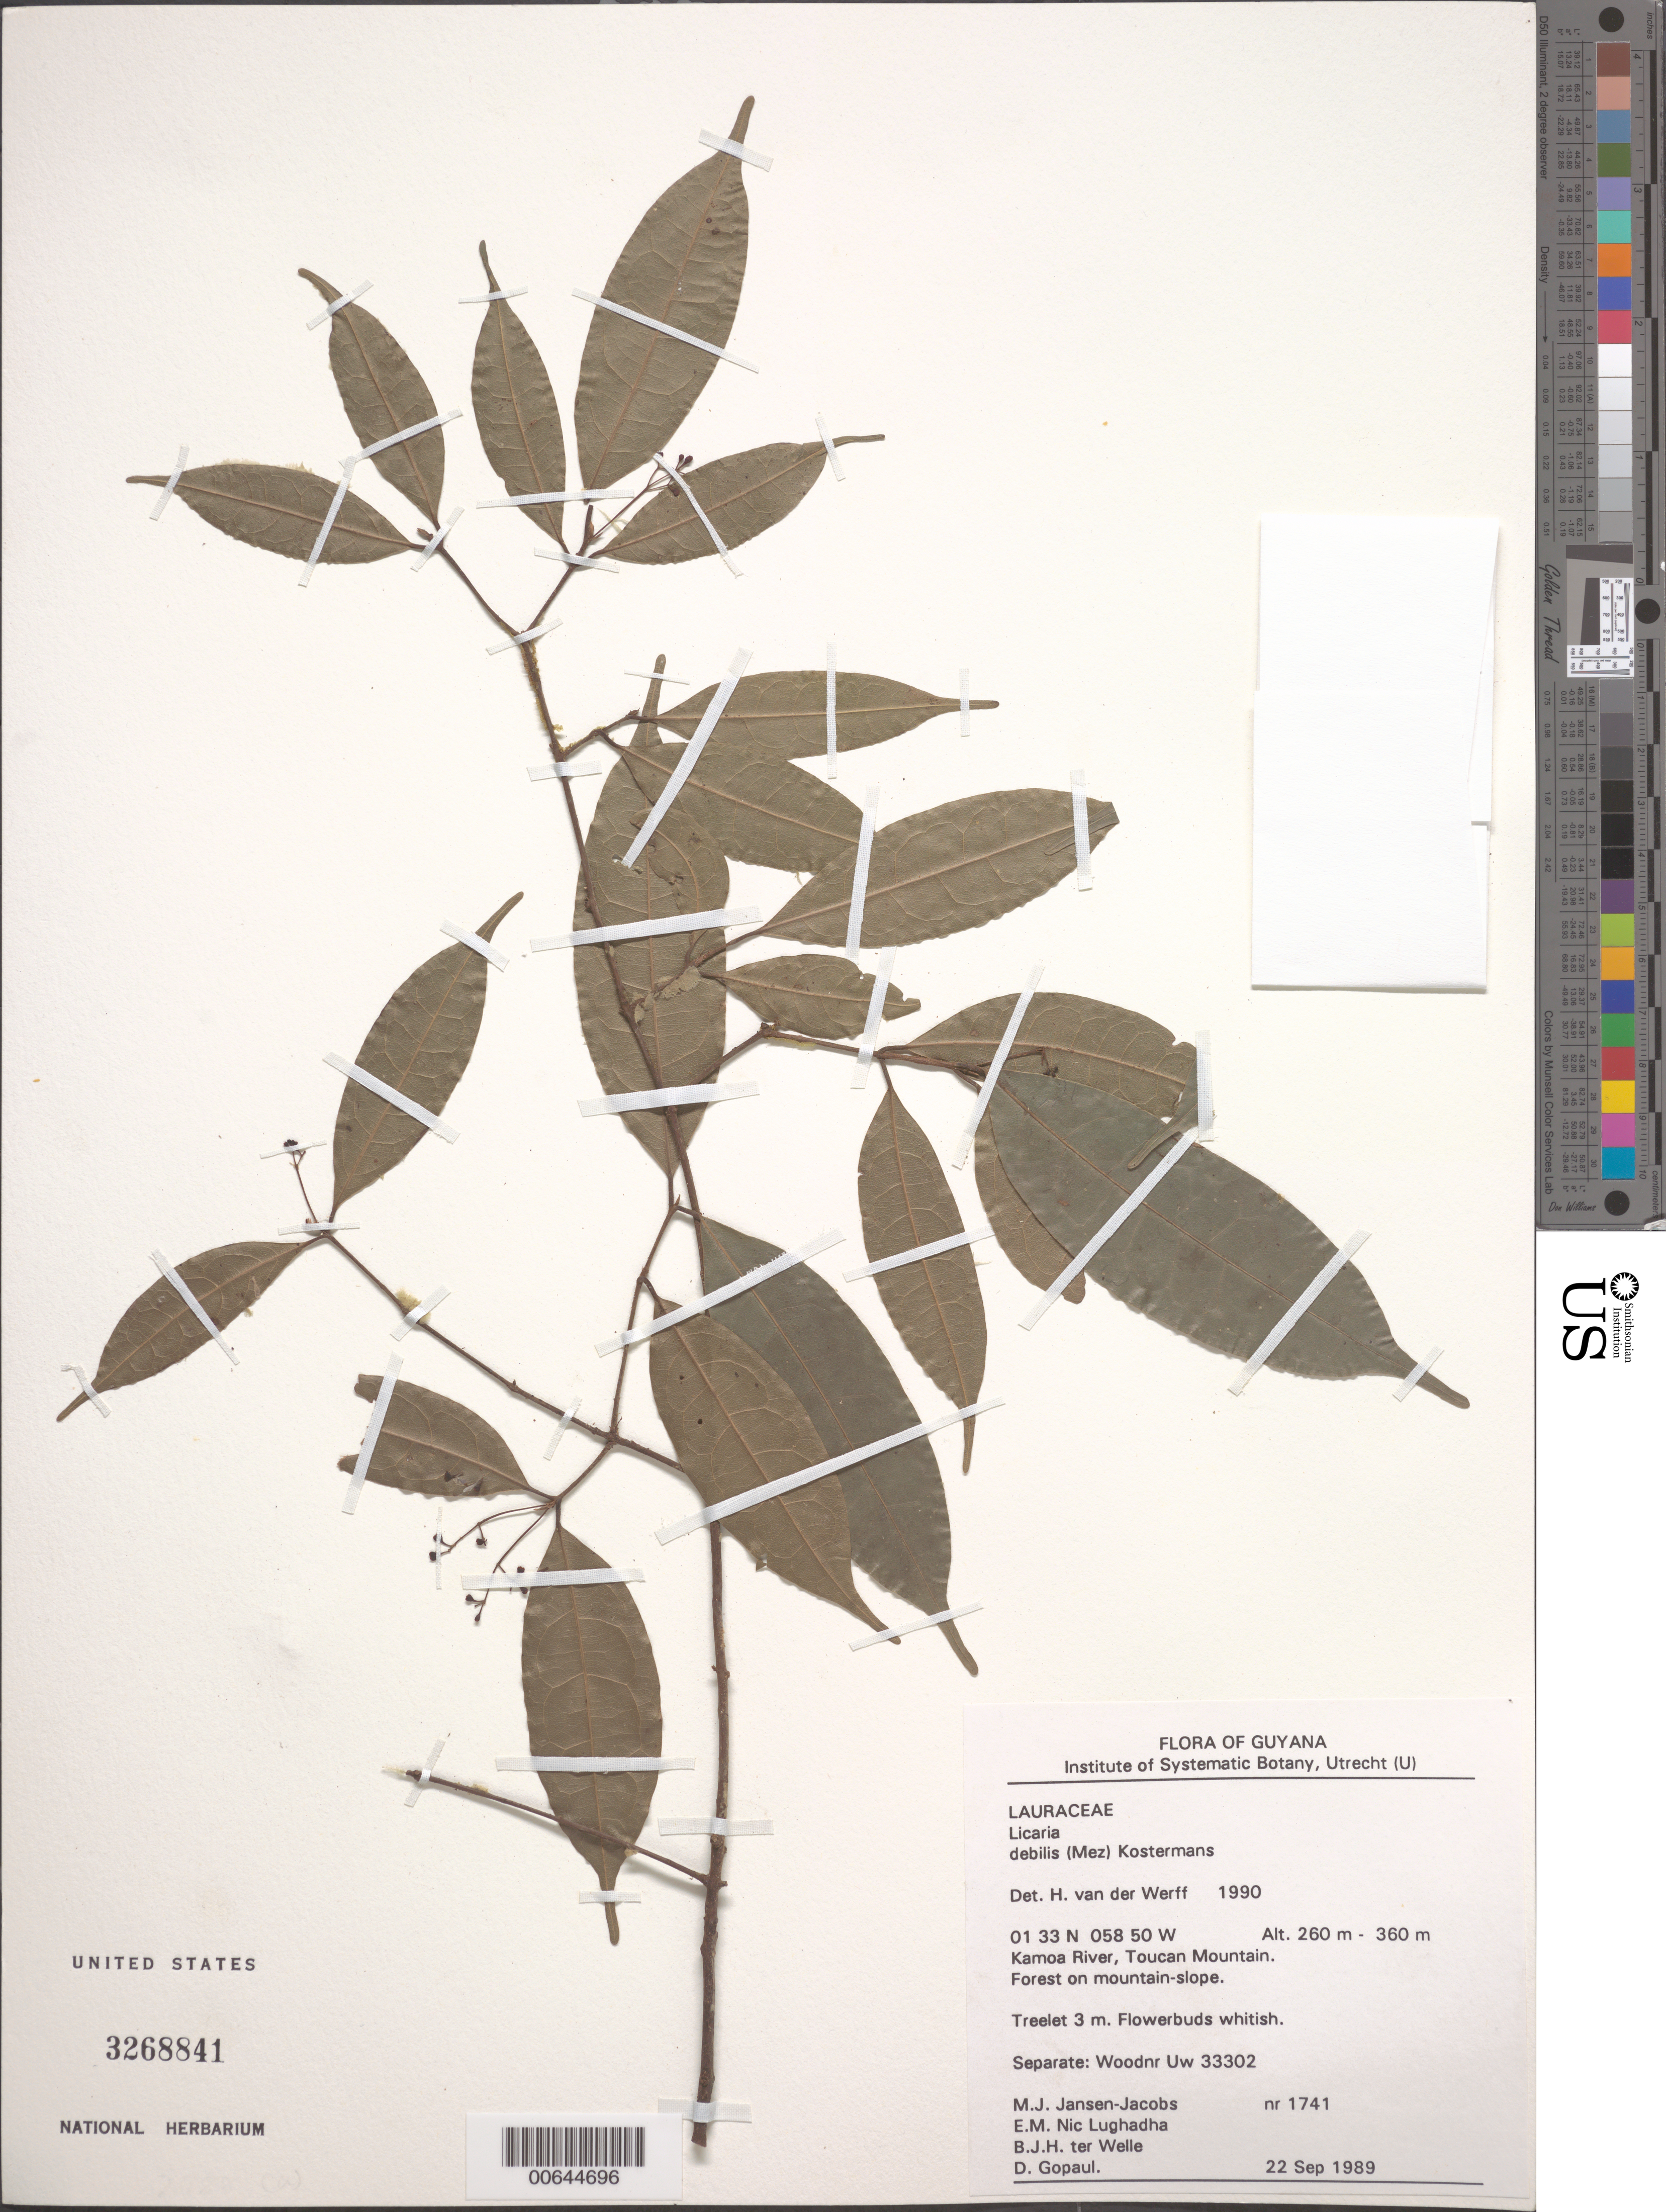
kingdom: Plantae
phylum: Tracheophyta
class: Magnoliopsida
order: Laurales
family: Lauraceae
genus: Licaria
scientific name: Licaria debilis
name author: (Mez) Kosterm.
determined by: van der Werff, H., (MO), Missouri Botanical Garden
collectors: M. J. Jansen-Jacobs, E. Nic Lughadha, B. Welle & D. Gopaul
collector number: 1741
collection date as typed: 22-Sep-89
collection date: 1989-09-22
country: Guyana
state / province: U. Takutu-U. Essequibo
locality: Toucan Mountain, Kamoa River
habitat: Forest on mountain slopes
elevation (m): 260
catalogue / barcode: US 3268841